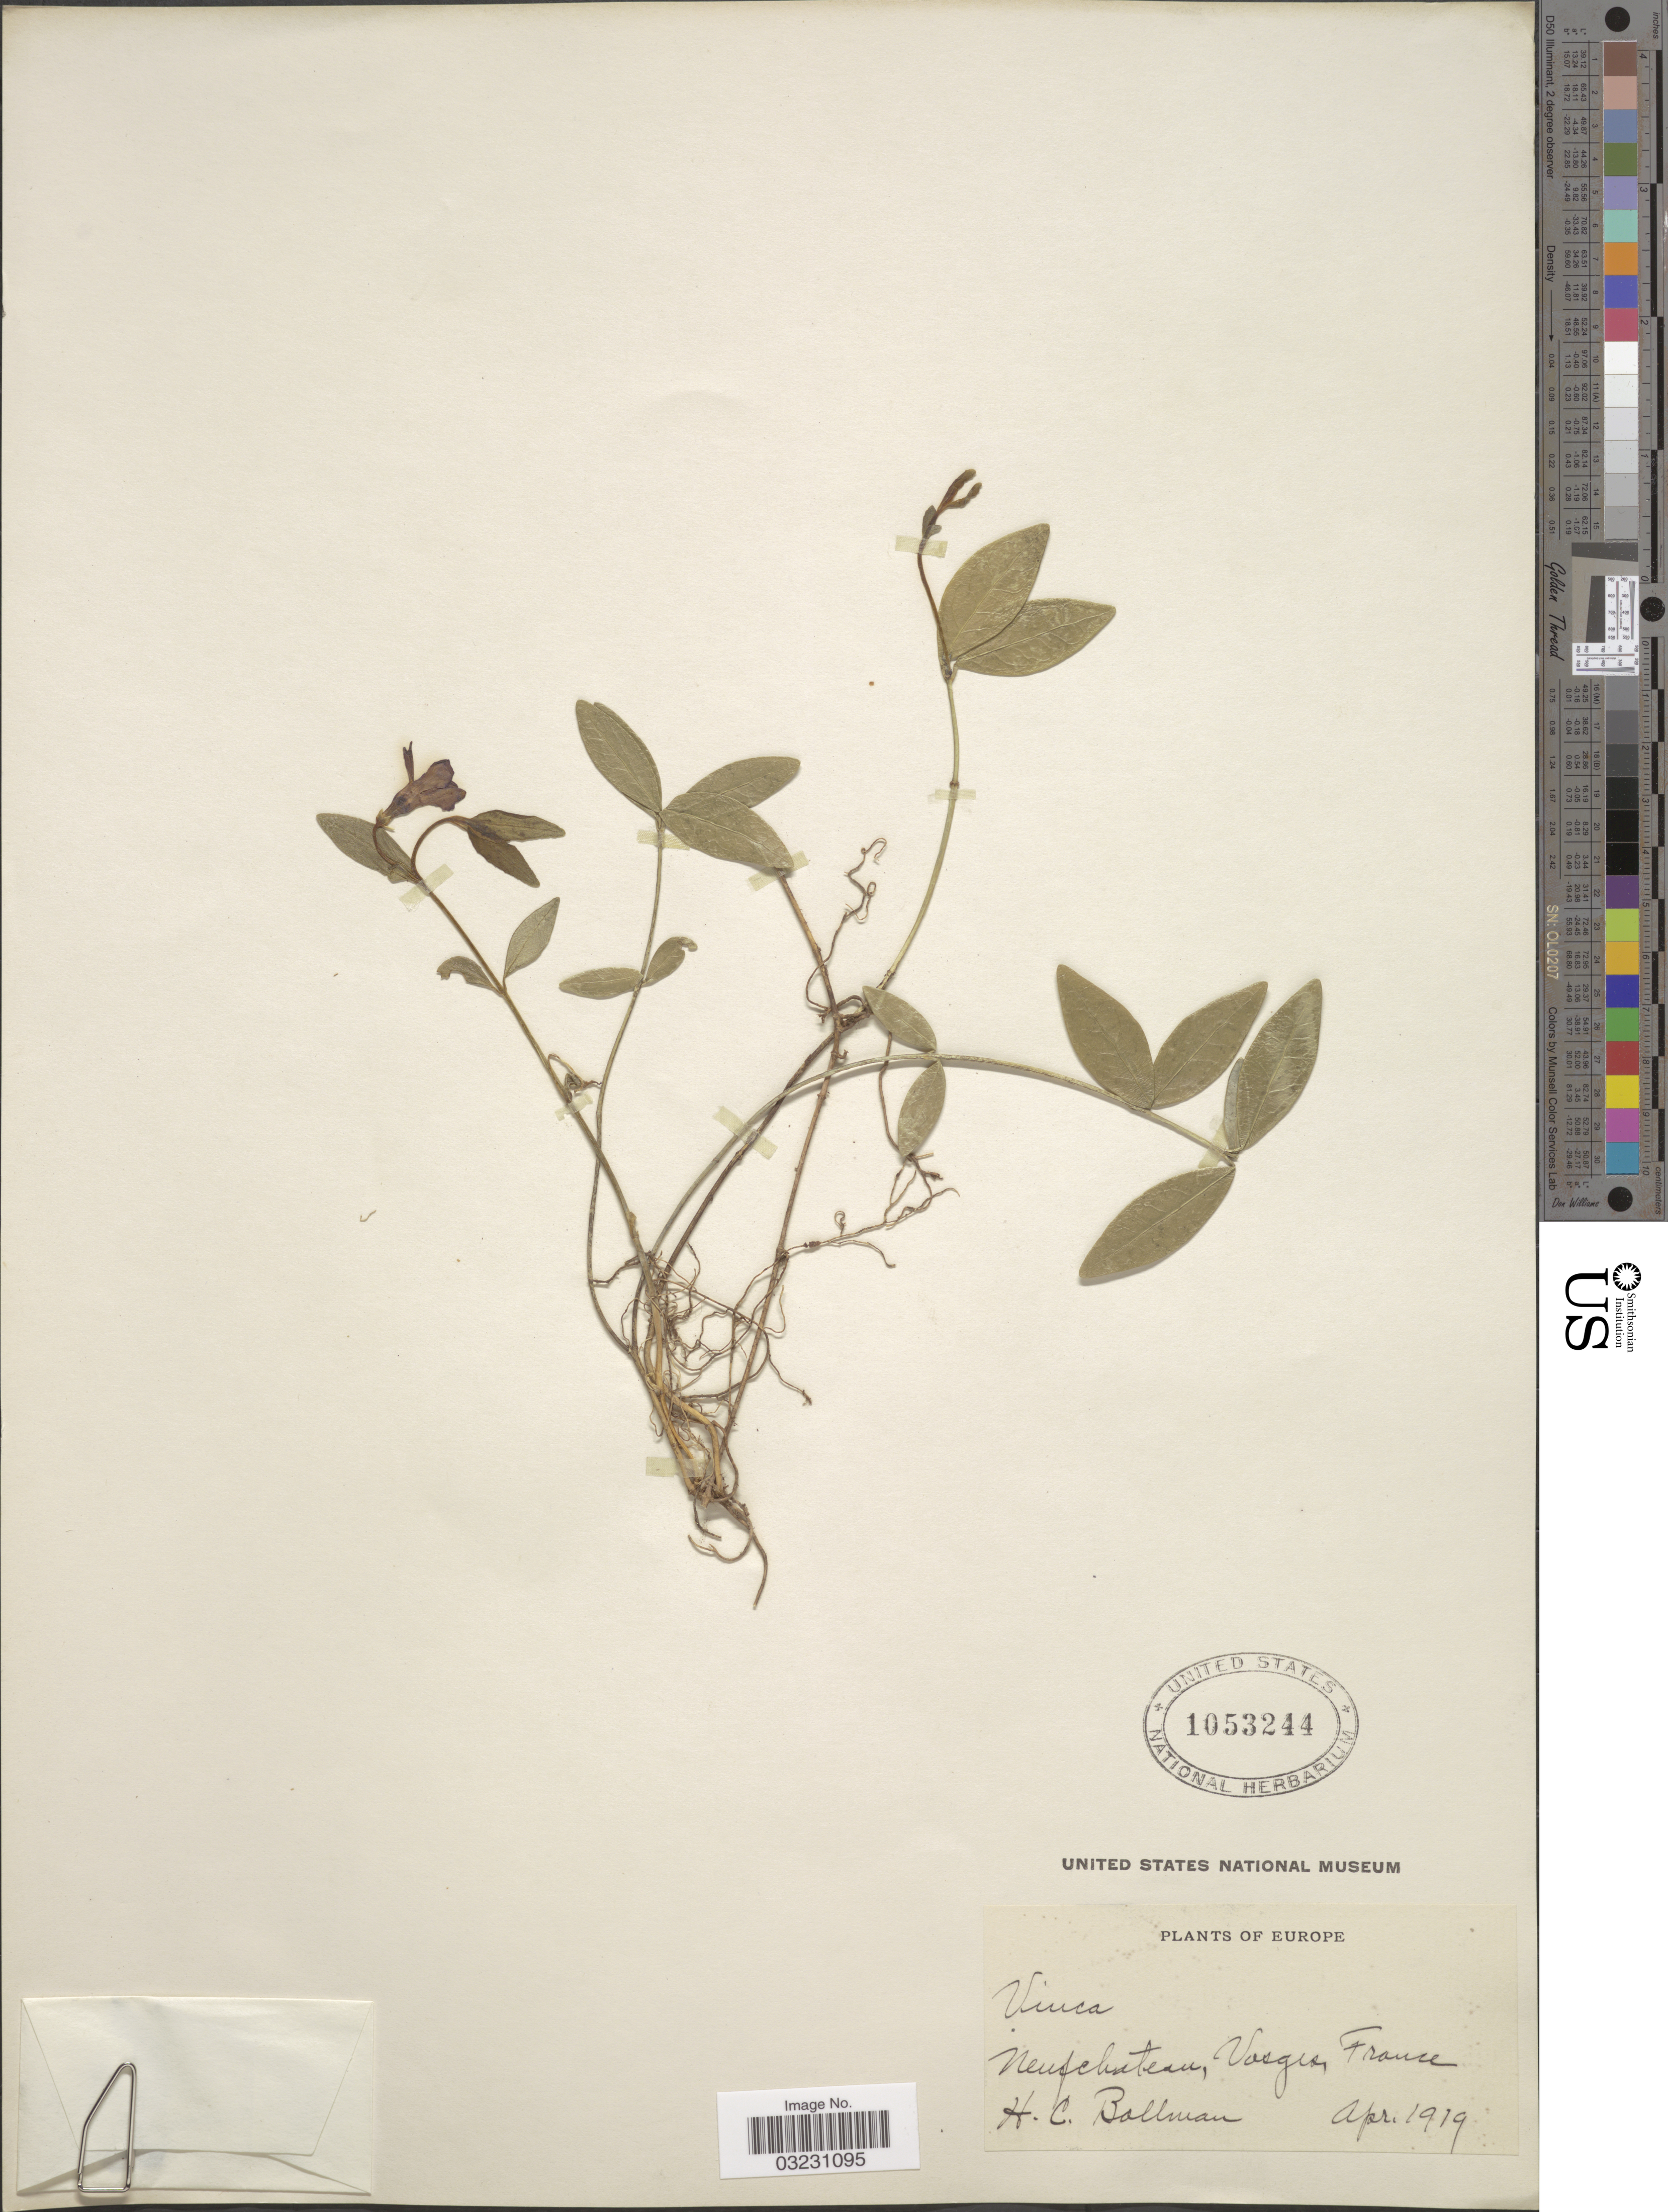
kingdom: Plantae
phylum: Tracheophyta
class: Magnoliopsida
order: Gentianales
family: Apocynaceae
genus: Vinca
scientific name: Vinca sp.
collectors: H. C. Bollman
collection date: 1919-04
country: France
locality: Neufchateau, Vosges.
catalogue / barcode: US 1053244